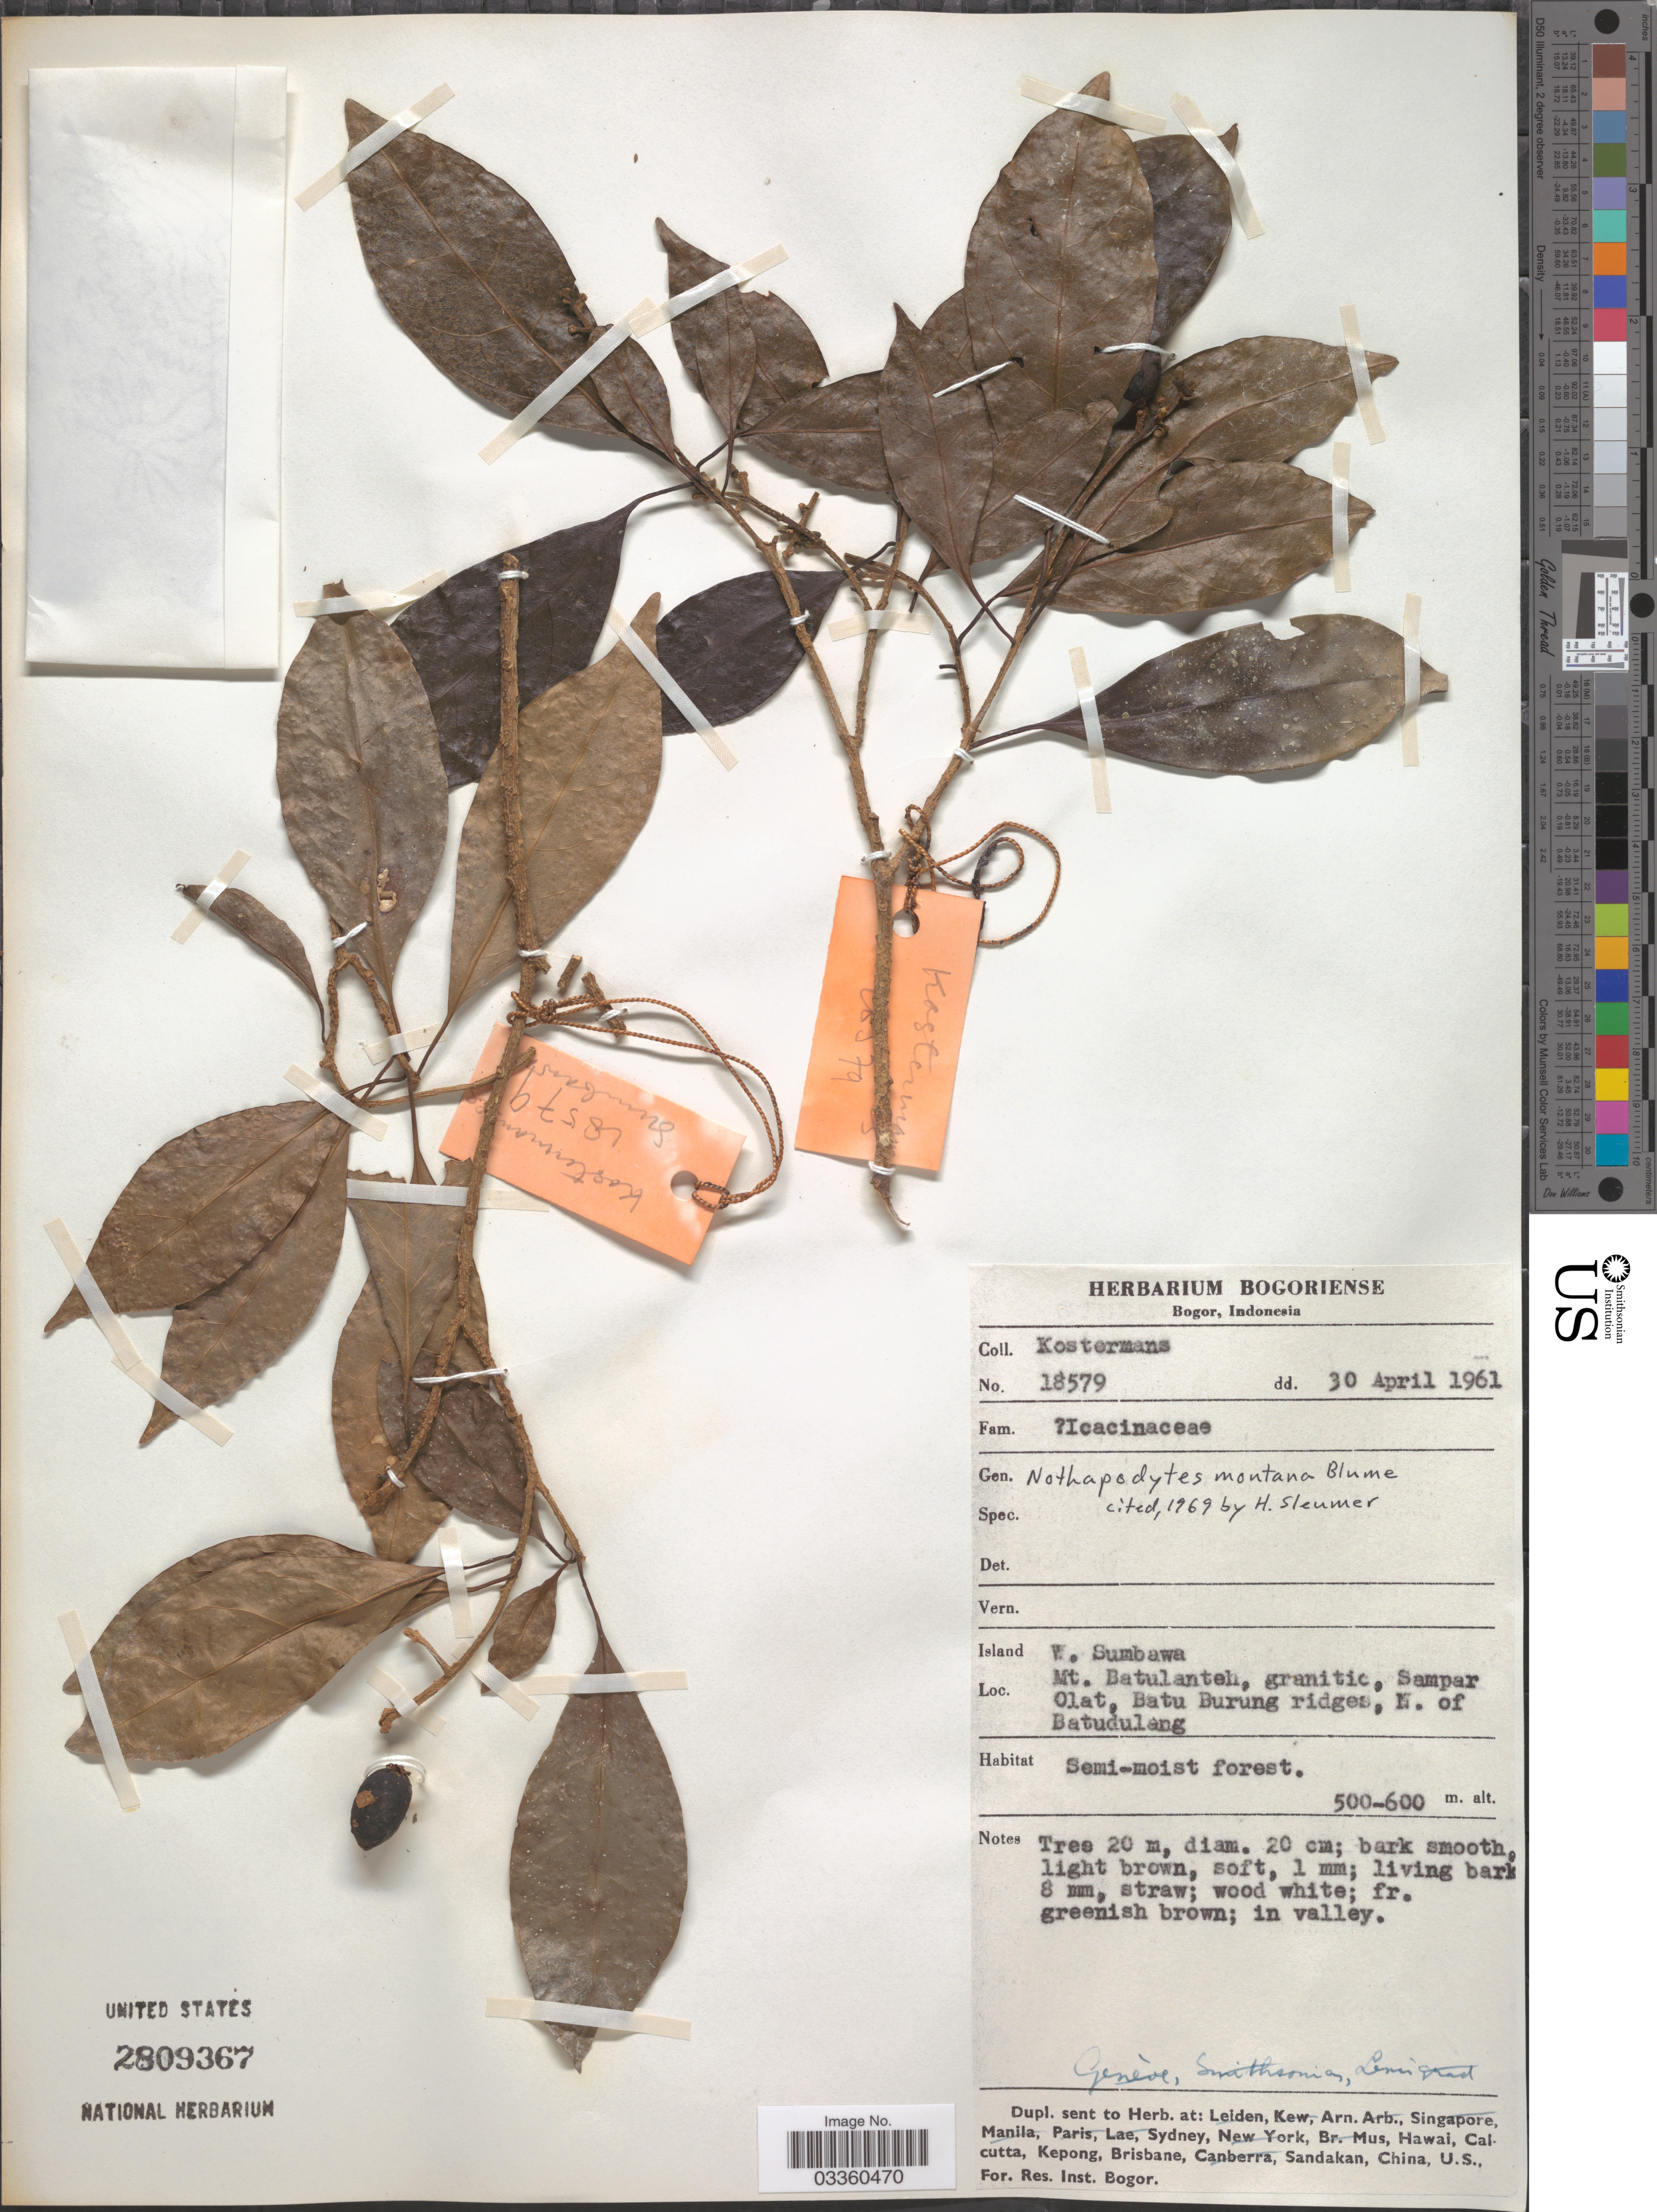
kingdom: Plantae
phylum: Tracheophyta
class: Magnoliopsida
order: Icacinales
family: Icacinaceae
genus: Nothapodytes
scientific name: Nothapodytes montana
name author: Blume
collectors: Kostermans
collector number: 18279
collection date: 1961-04-30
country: Indonesia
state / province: Nusa Tenggara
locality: Island W. Sumbawa. Mt. Batulanteh, granitic, Sampar Olat, Batu Burung ridges, E. of Batudulang.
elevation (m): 500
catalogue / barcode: US 2809367